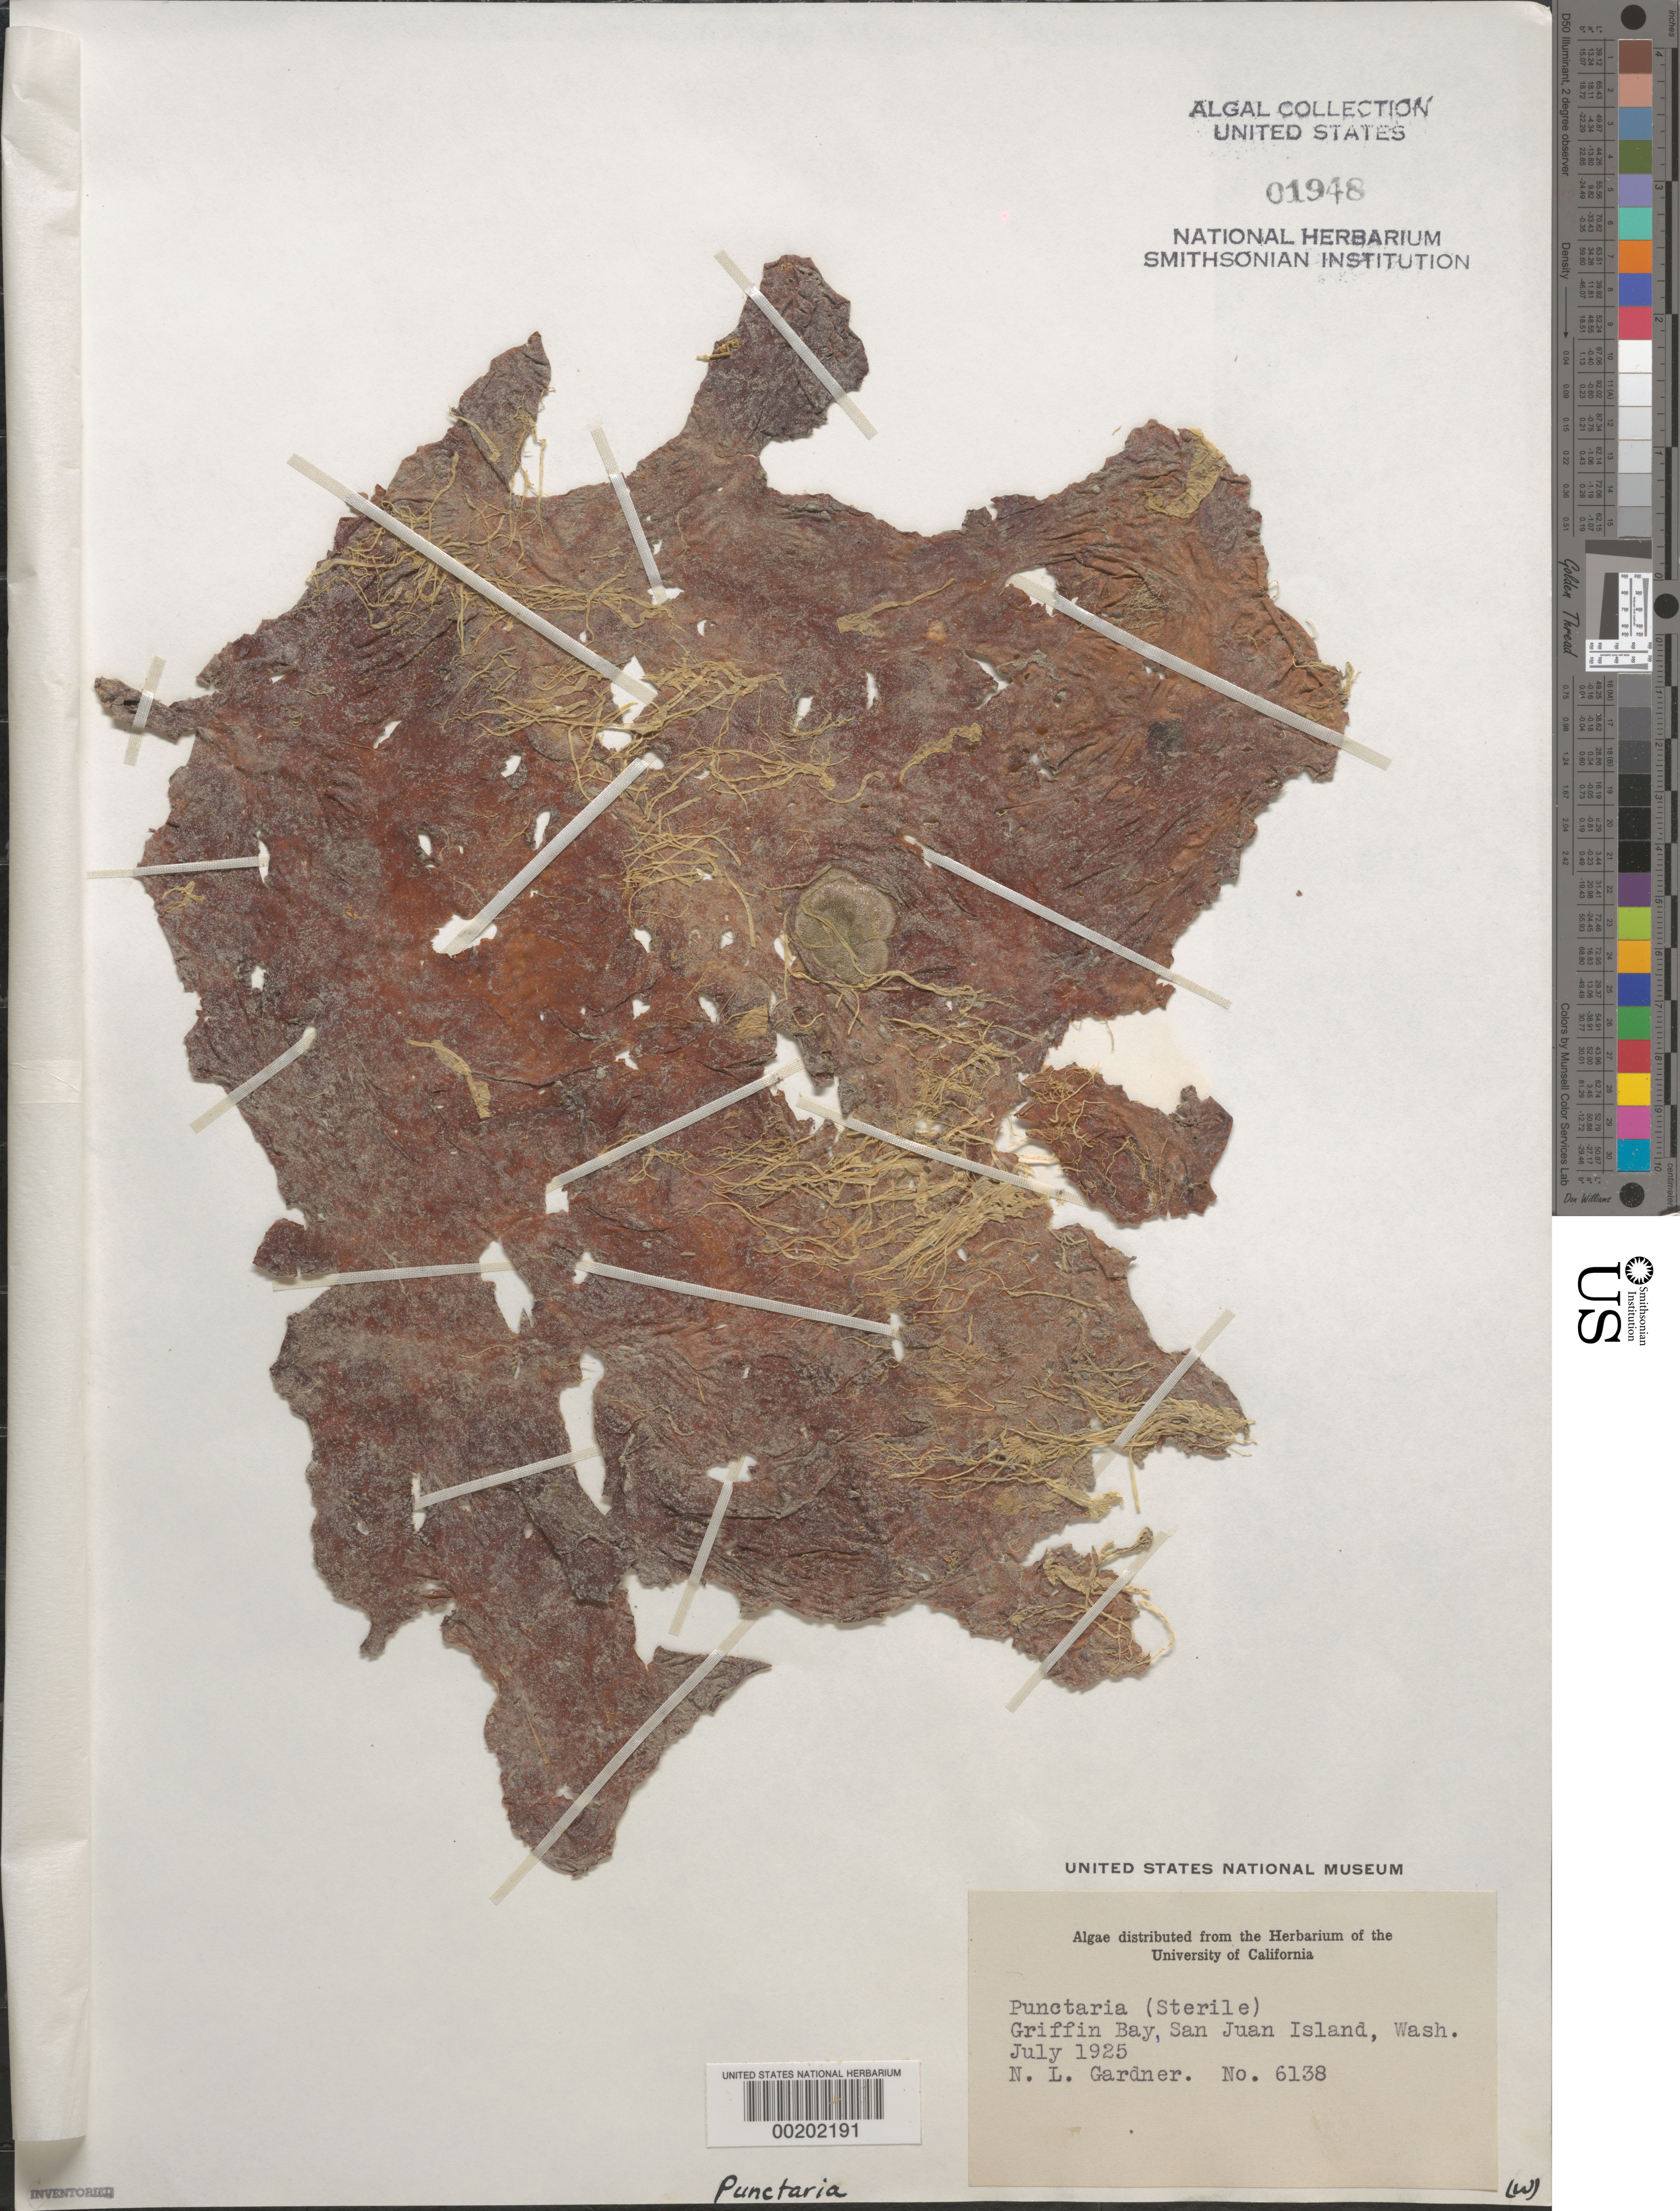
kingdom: Chromista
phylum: Ochrophyta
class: Phaeophyceae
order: Dictyosiphonales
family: Punctariaceae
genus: Punctaria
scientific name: Punctaria sp.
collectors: N. Gardner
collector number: NLG 6138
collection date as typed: Jul 1925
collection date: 1925-07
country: United States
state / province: Washington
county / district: San Juan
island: San Juan Island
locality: Griffin Bay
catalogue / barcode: US 1948